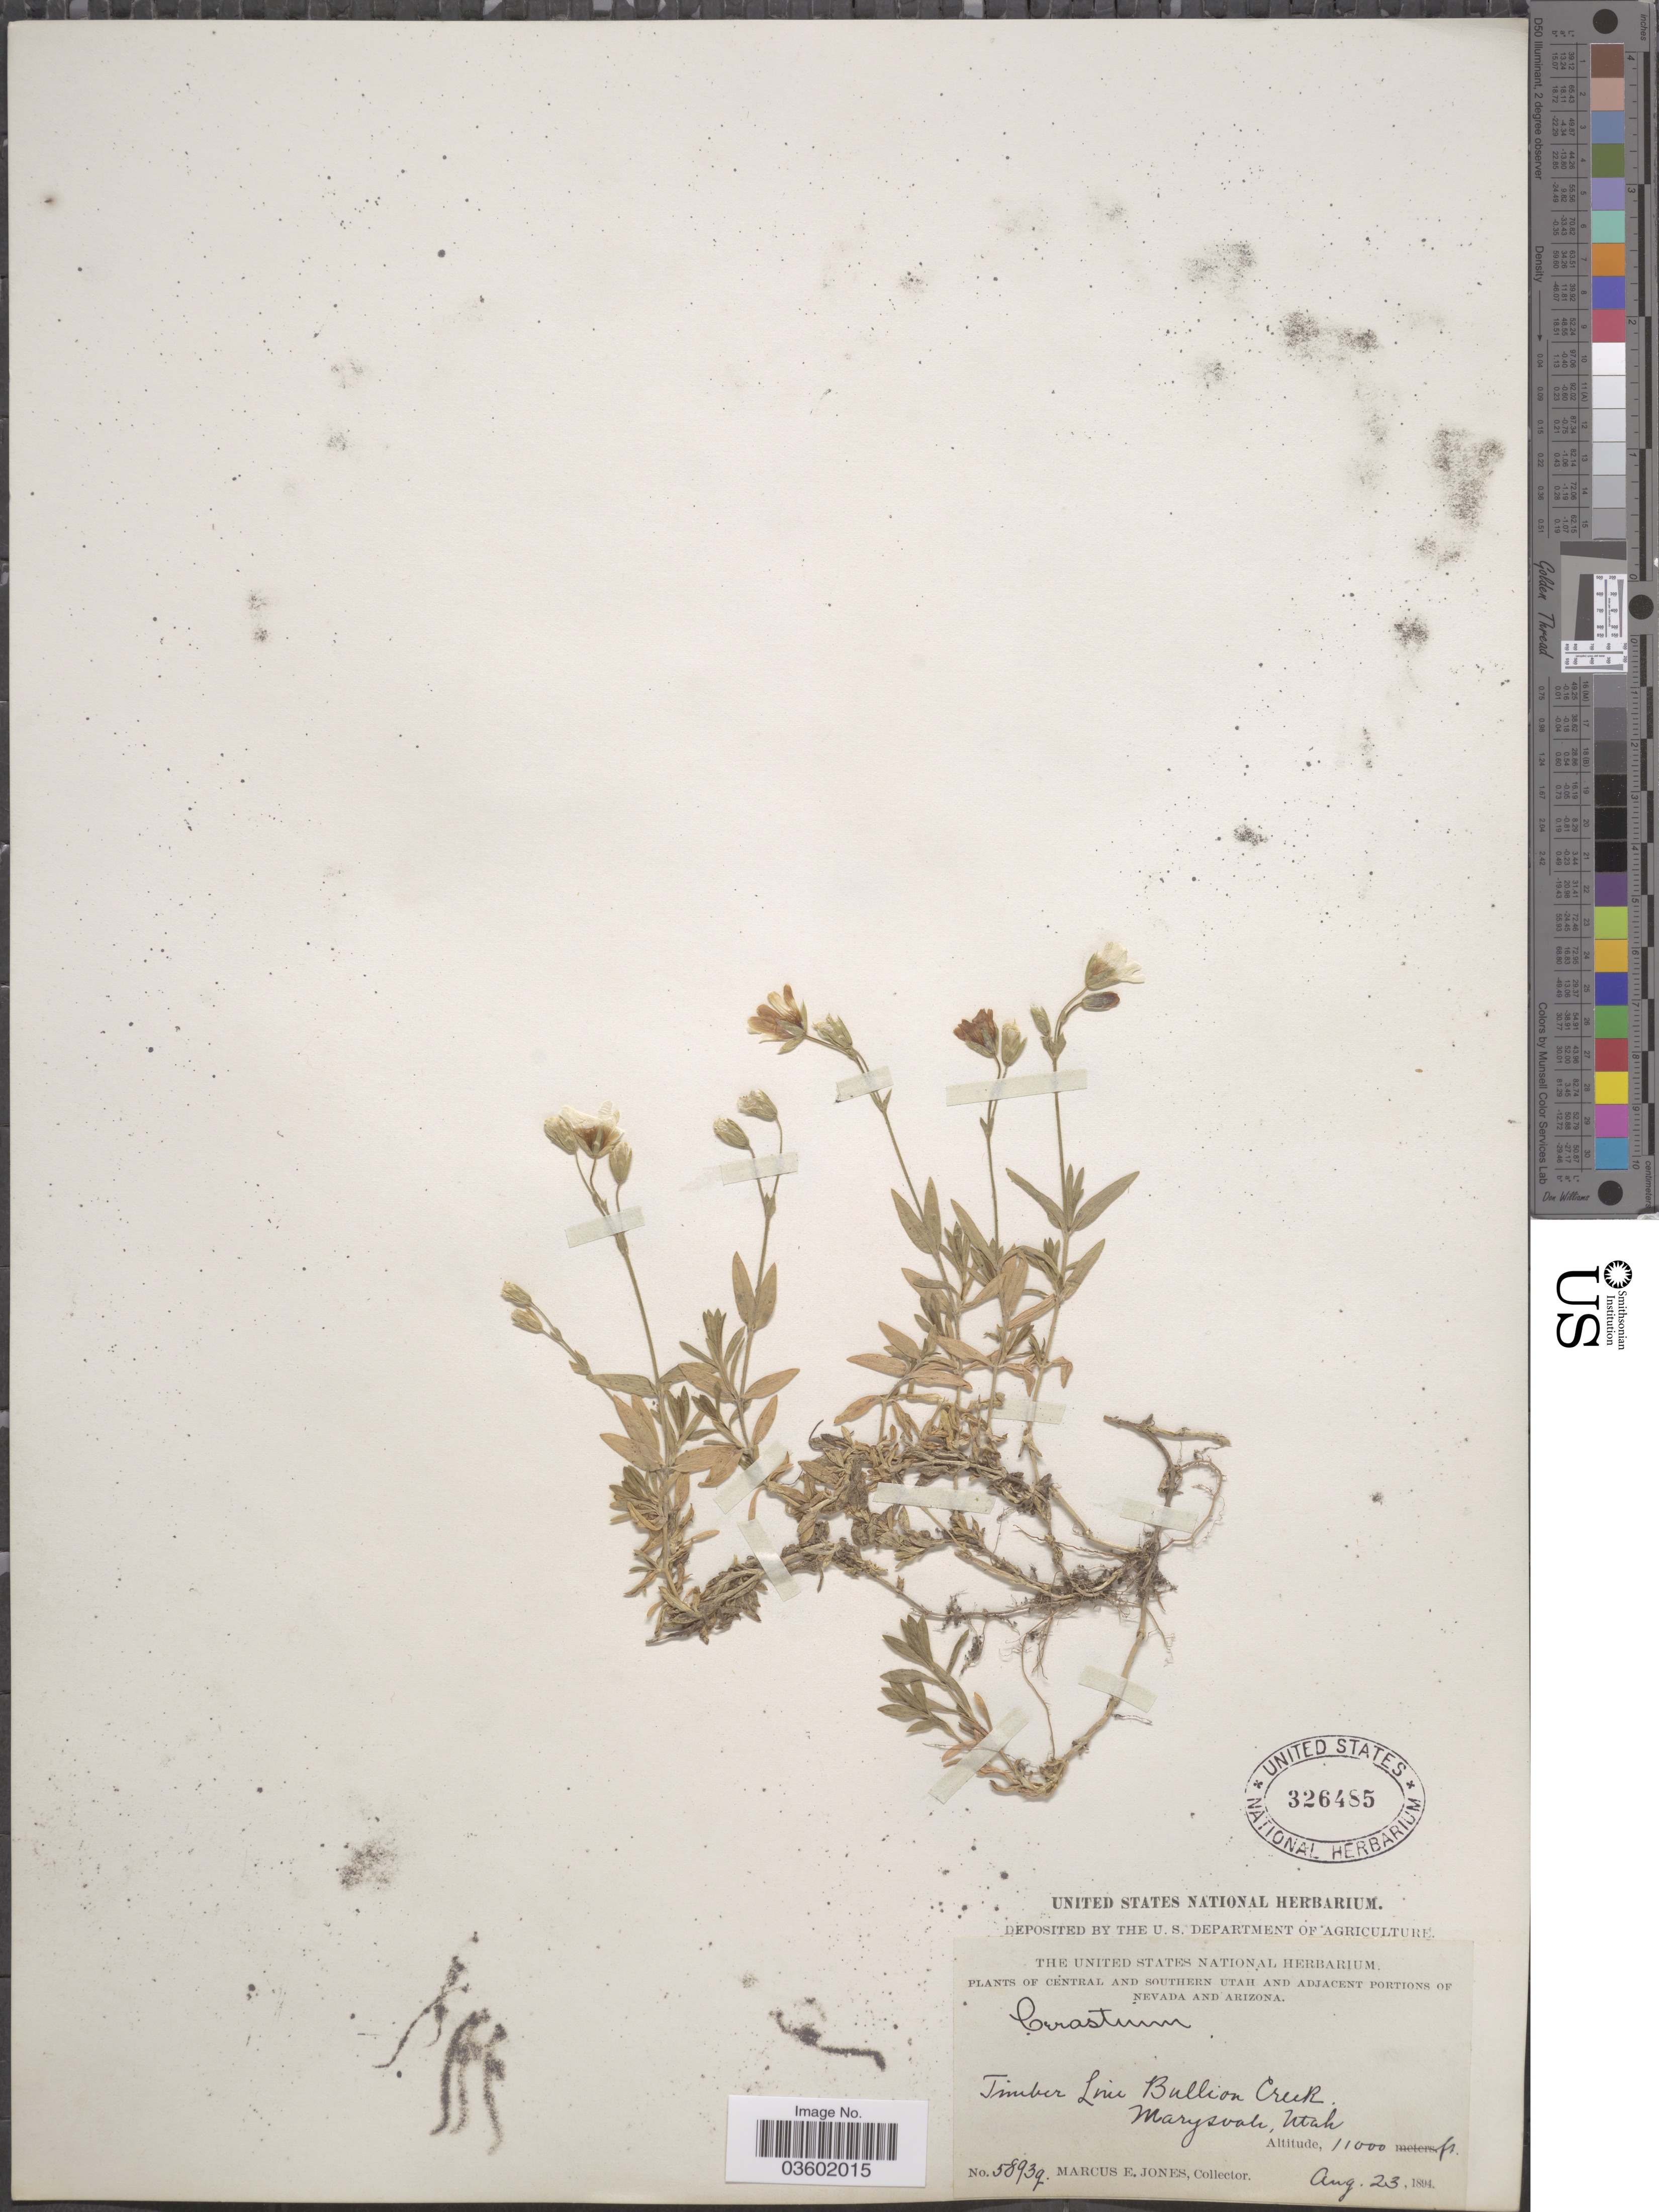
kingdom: Plantae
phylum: Tracheophyta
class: Magnoliopsida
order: Caryophyllales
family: Caryophyllaceae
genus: Cerastium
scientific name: Cerastium oreophilum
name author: Greene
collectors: M. E. Jones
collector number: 5893g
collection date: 1894-08-23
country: United States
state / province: Utah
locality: Central and southern Utah. Timber line Bullion Creek, Marysvale.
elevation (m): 3353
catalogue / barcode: US 326485